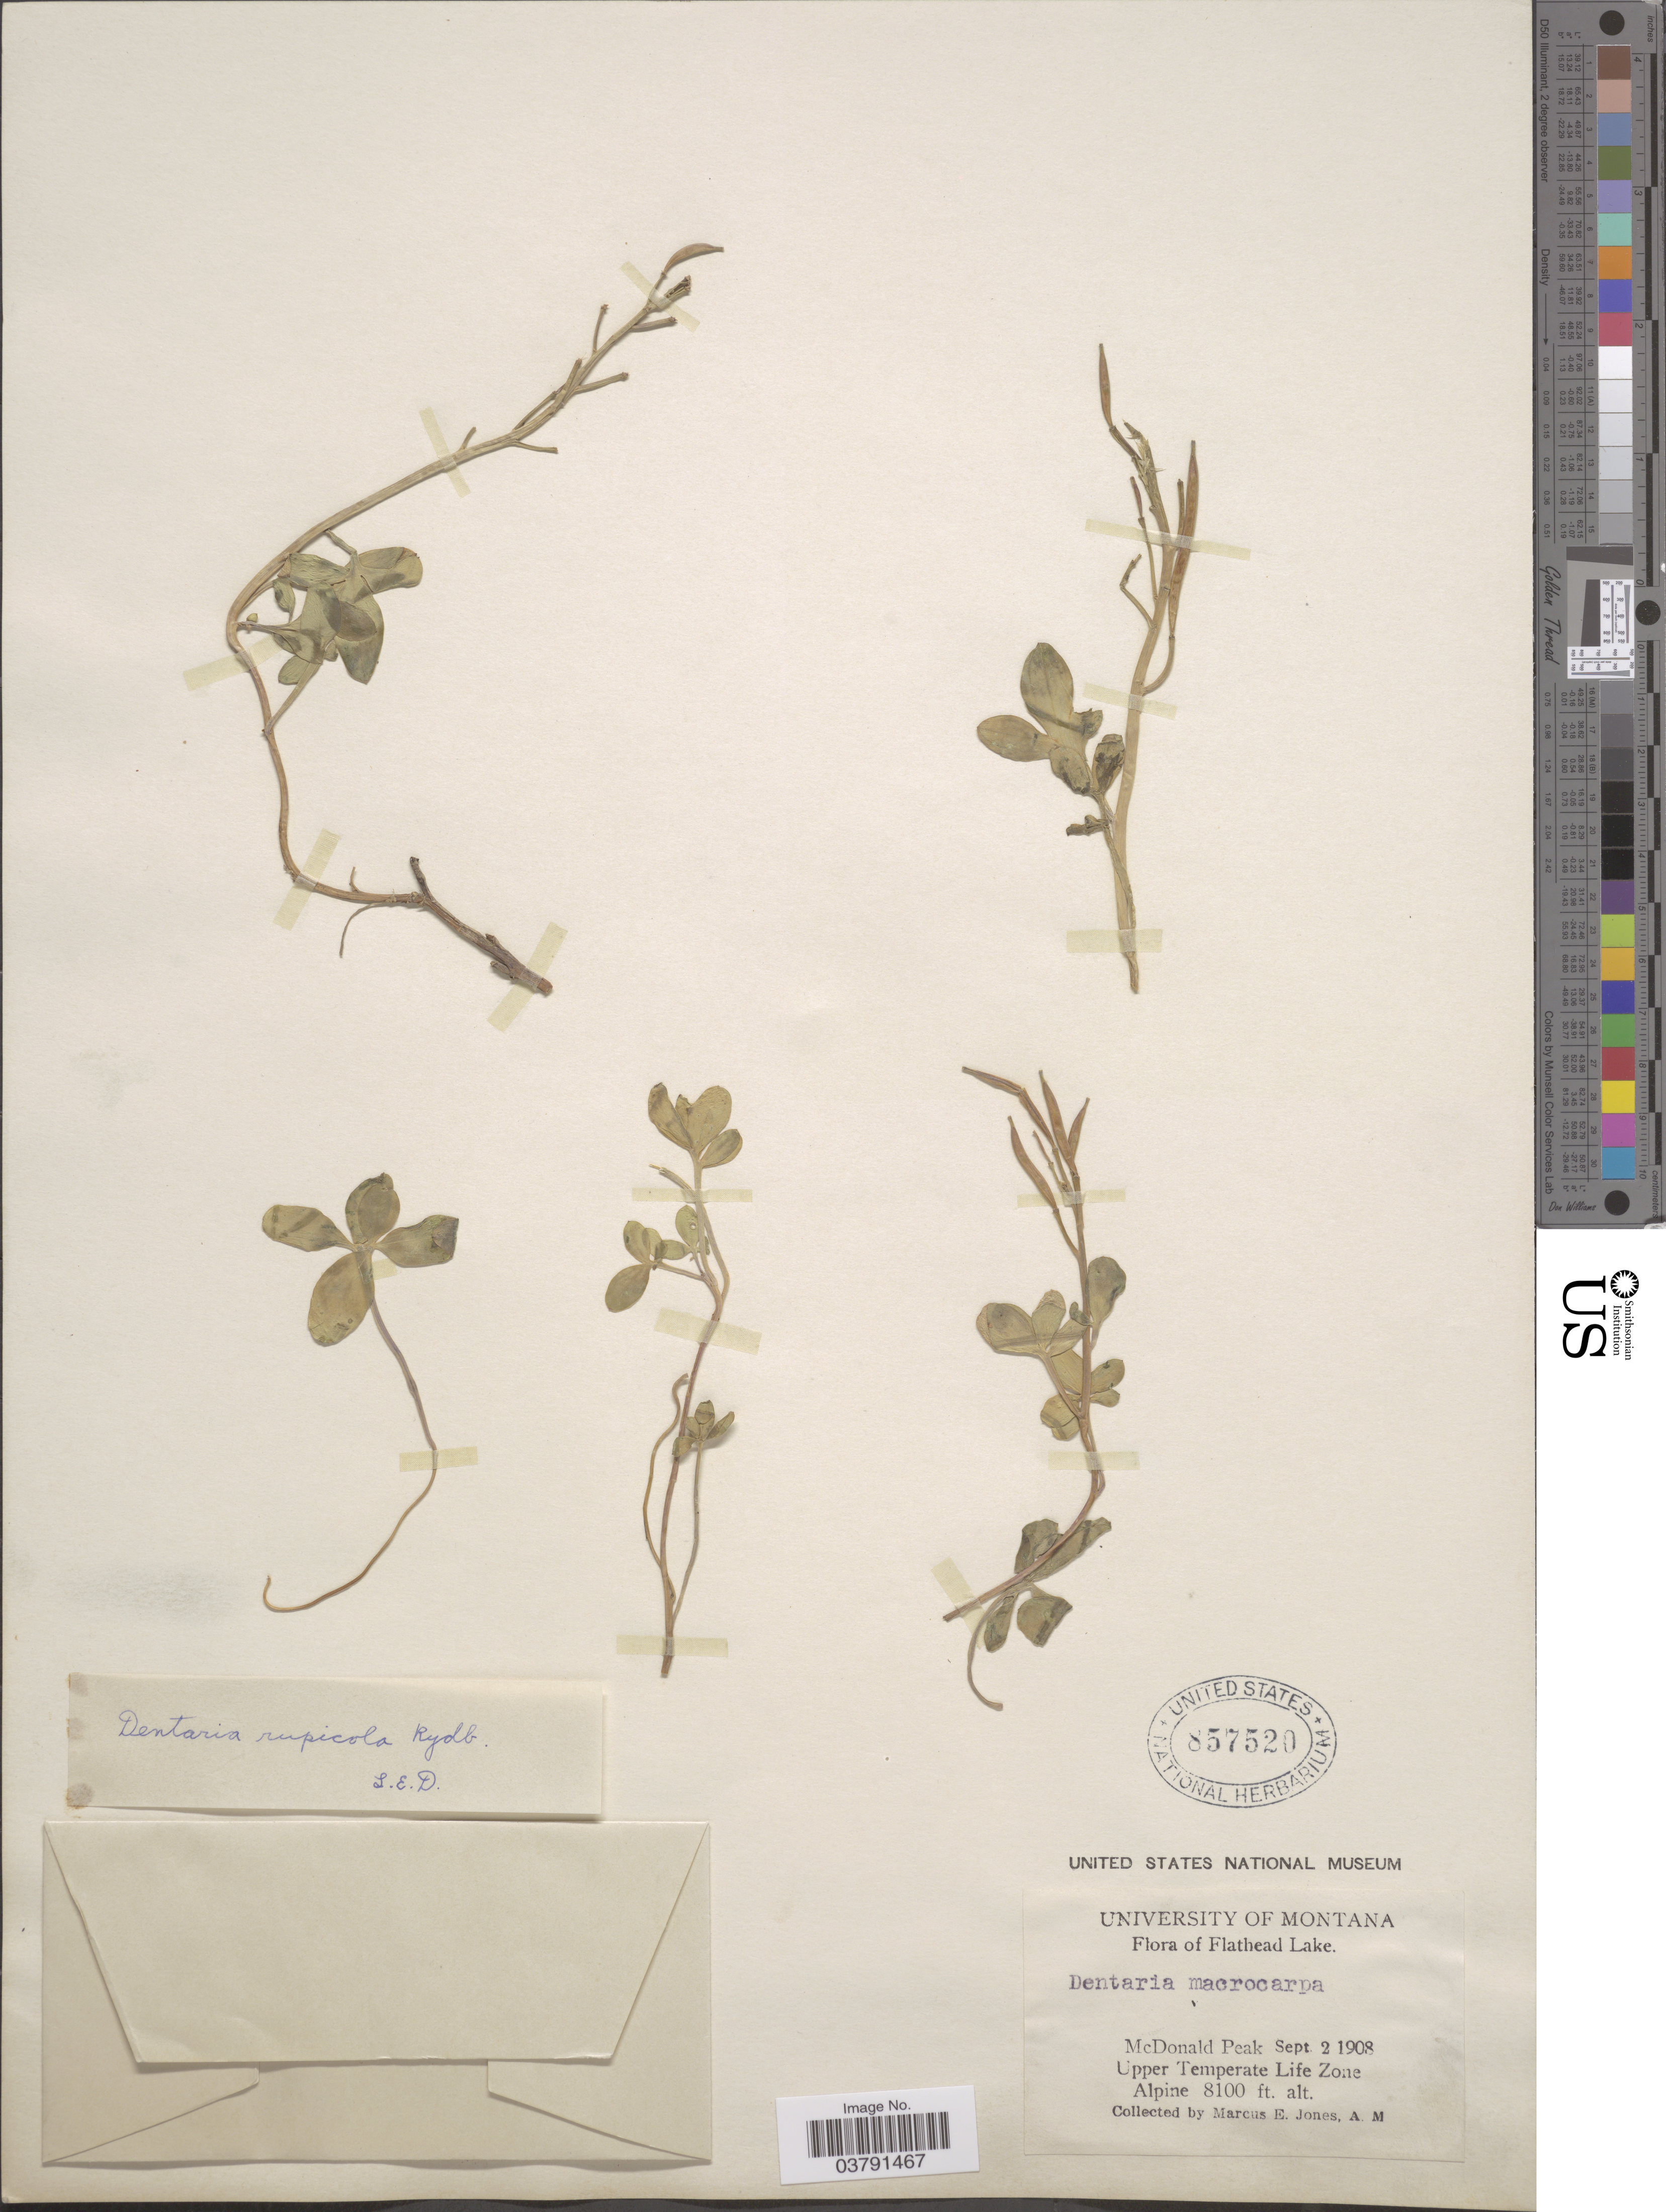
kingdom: Plantae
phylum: Tracheophyta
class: Magnoliopsida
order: Brassicales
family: Brassicaceae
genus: Dentaria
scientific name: Dentaria rupicola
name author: (O.E. Schulz) Rydb.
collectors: M. E. Jones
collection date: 1908-09-02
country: United States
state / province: Montana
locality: Flathead Lake. McDonald Peak. Upper Temperate Life Zone Alpine.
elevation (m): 2469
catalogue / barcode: US 857520